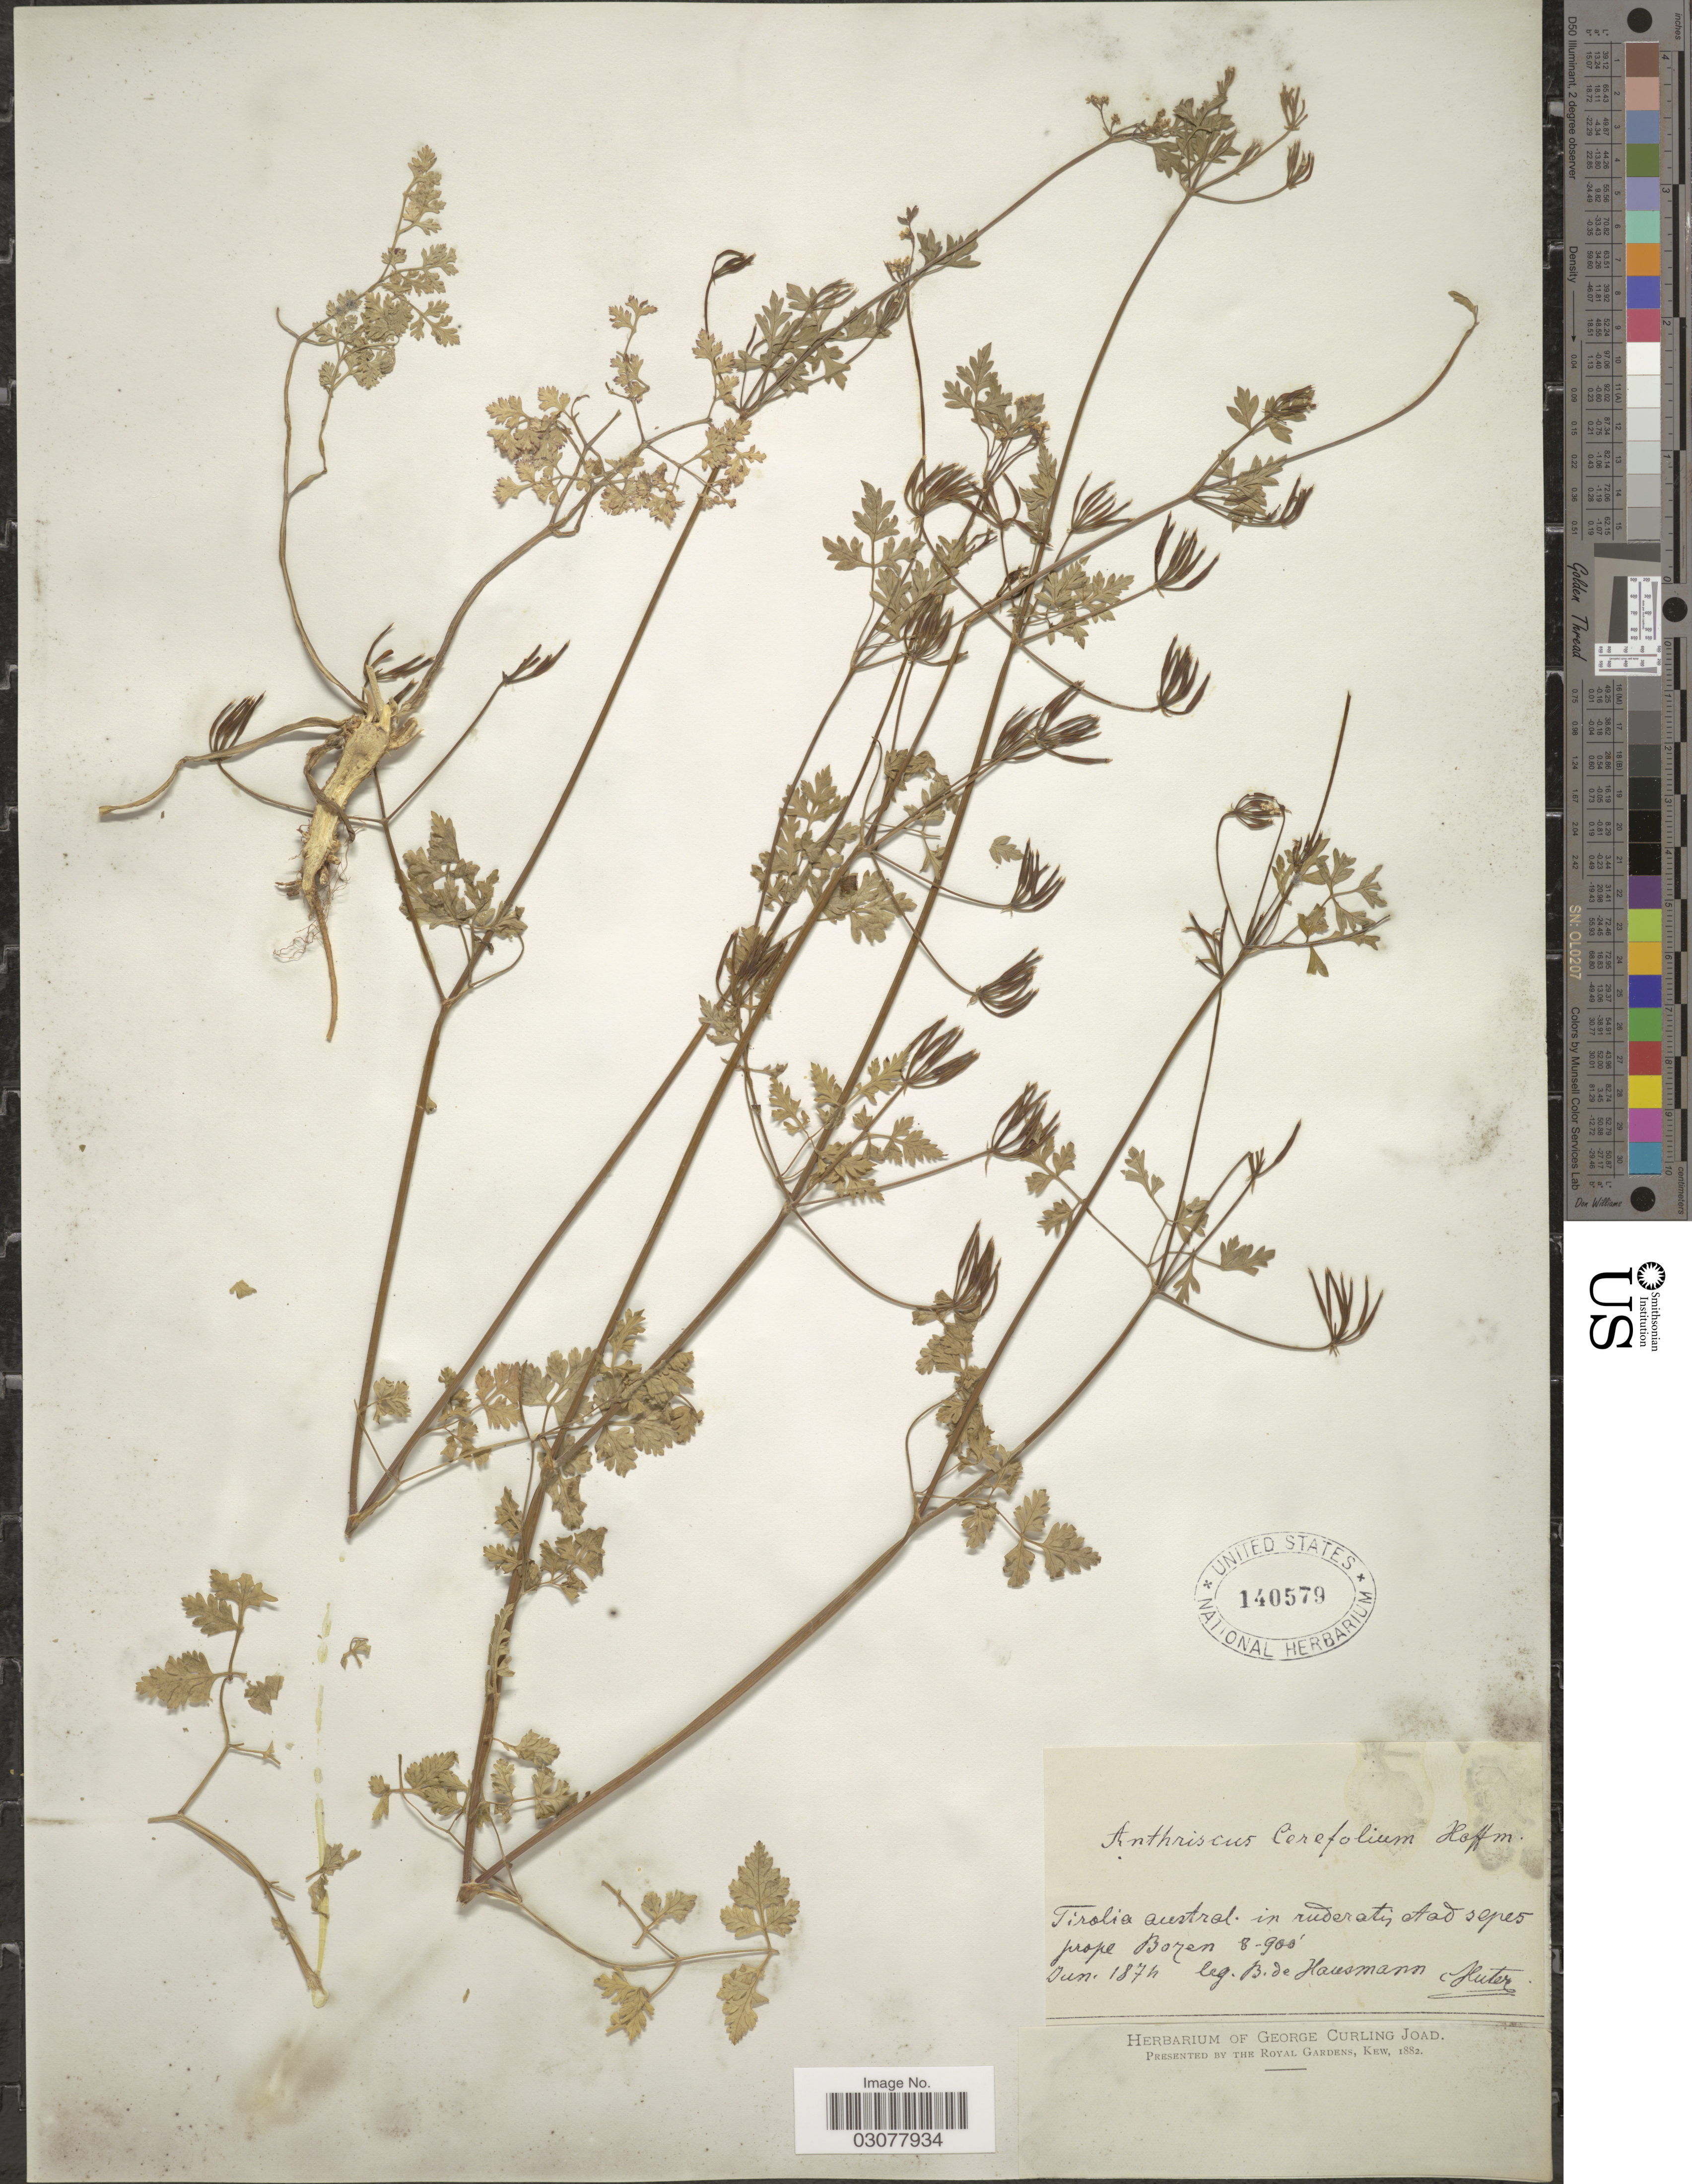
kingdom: Plantae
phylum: Tracheophyta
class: Magnoliopsida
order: Apiales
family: Apiaceae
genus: Anthriscus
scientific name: Anthriscus cerefolium var. cerefolium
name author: (L.) Hoffm.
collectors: B. Hausmann & -. Huter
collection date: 1874-06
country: Italy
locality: Tirolia austral. in ruderatis et ad sepes prope Bozen.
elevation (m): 244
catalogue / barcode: US 140579